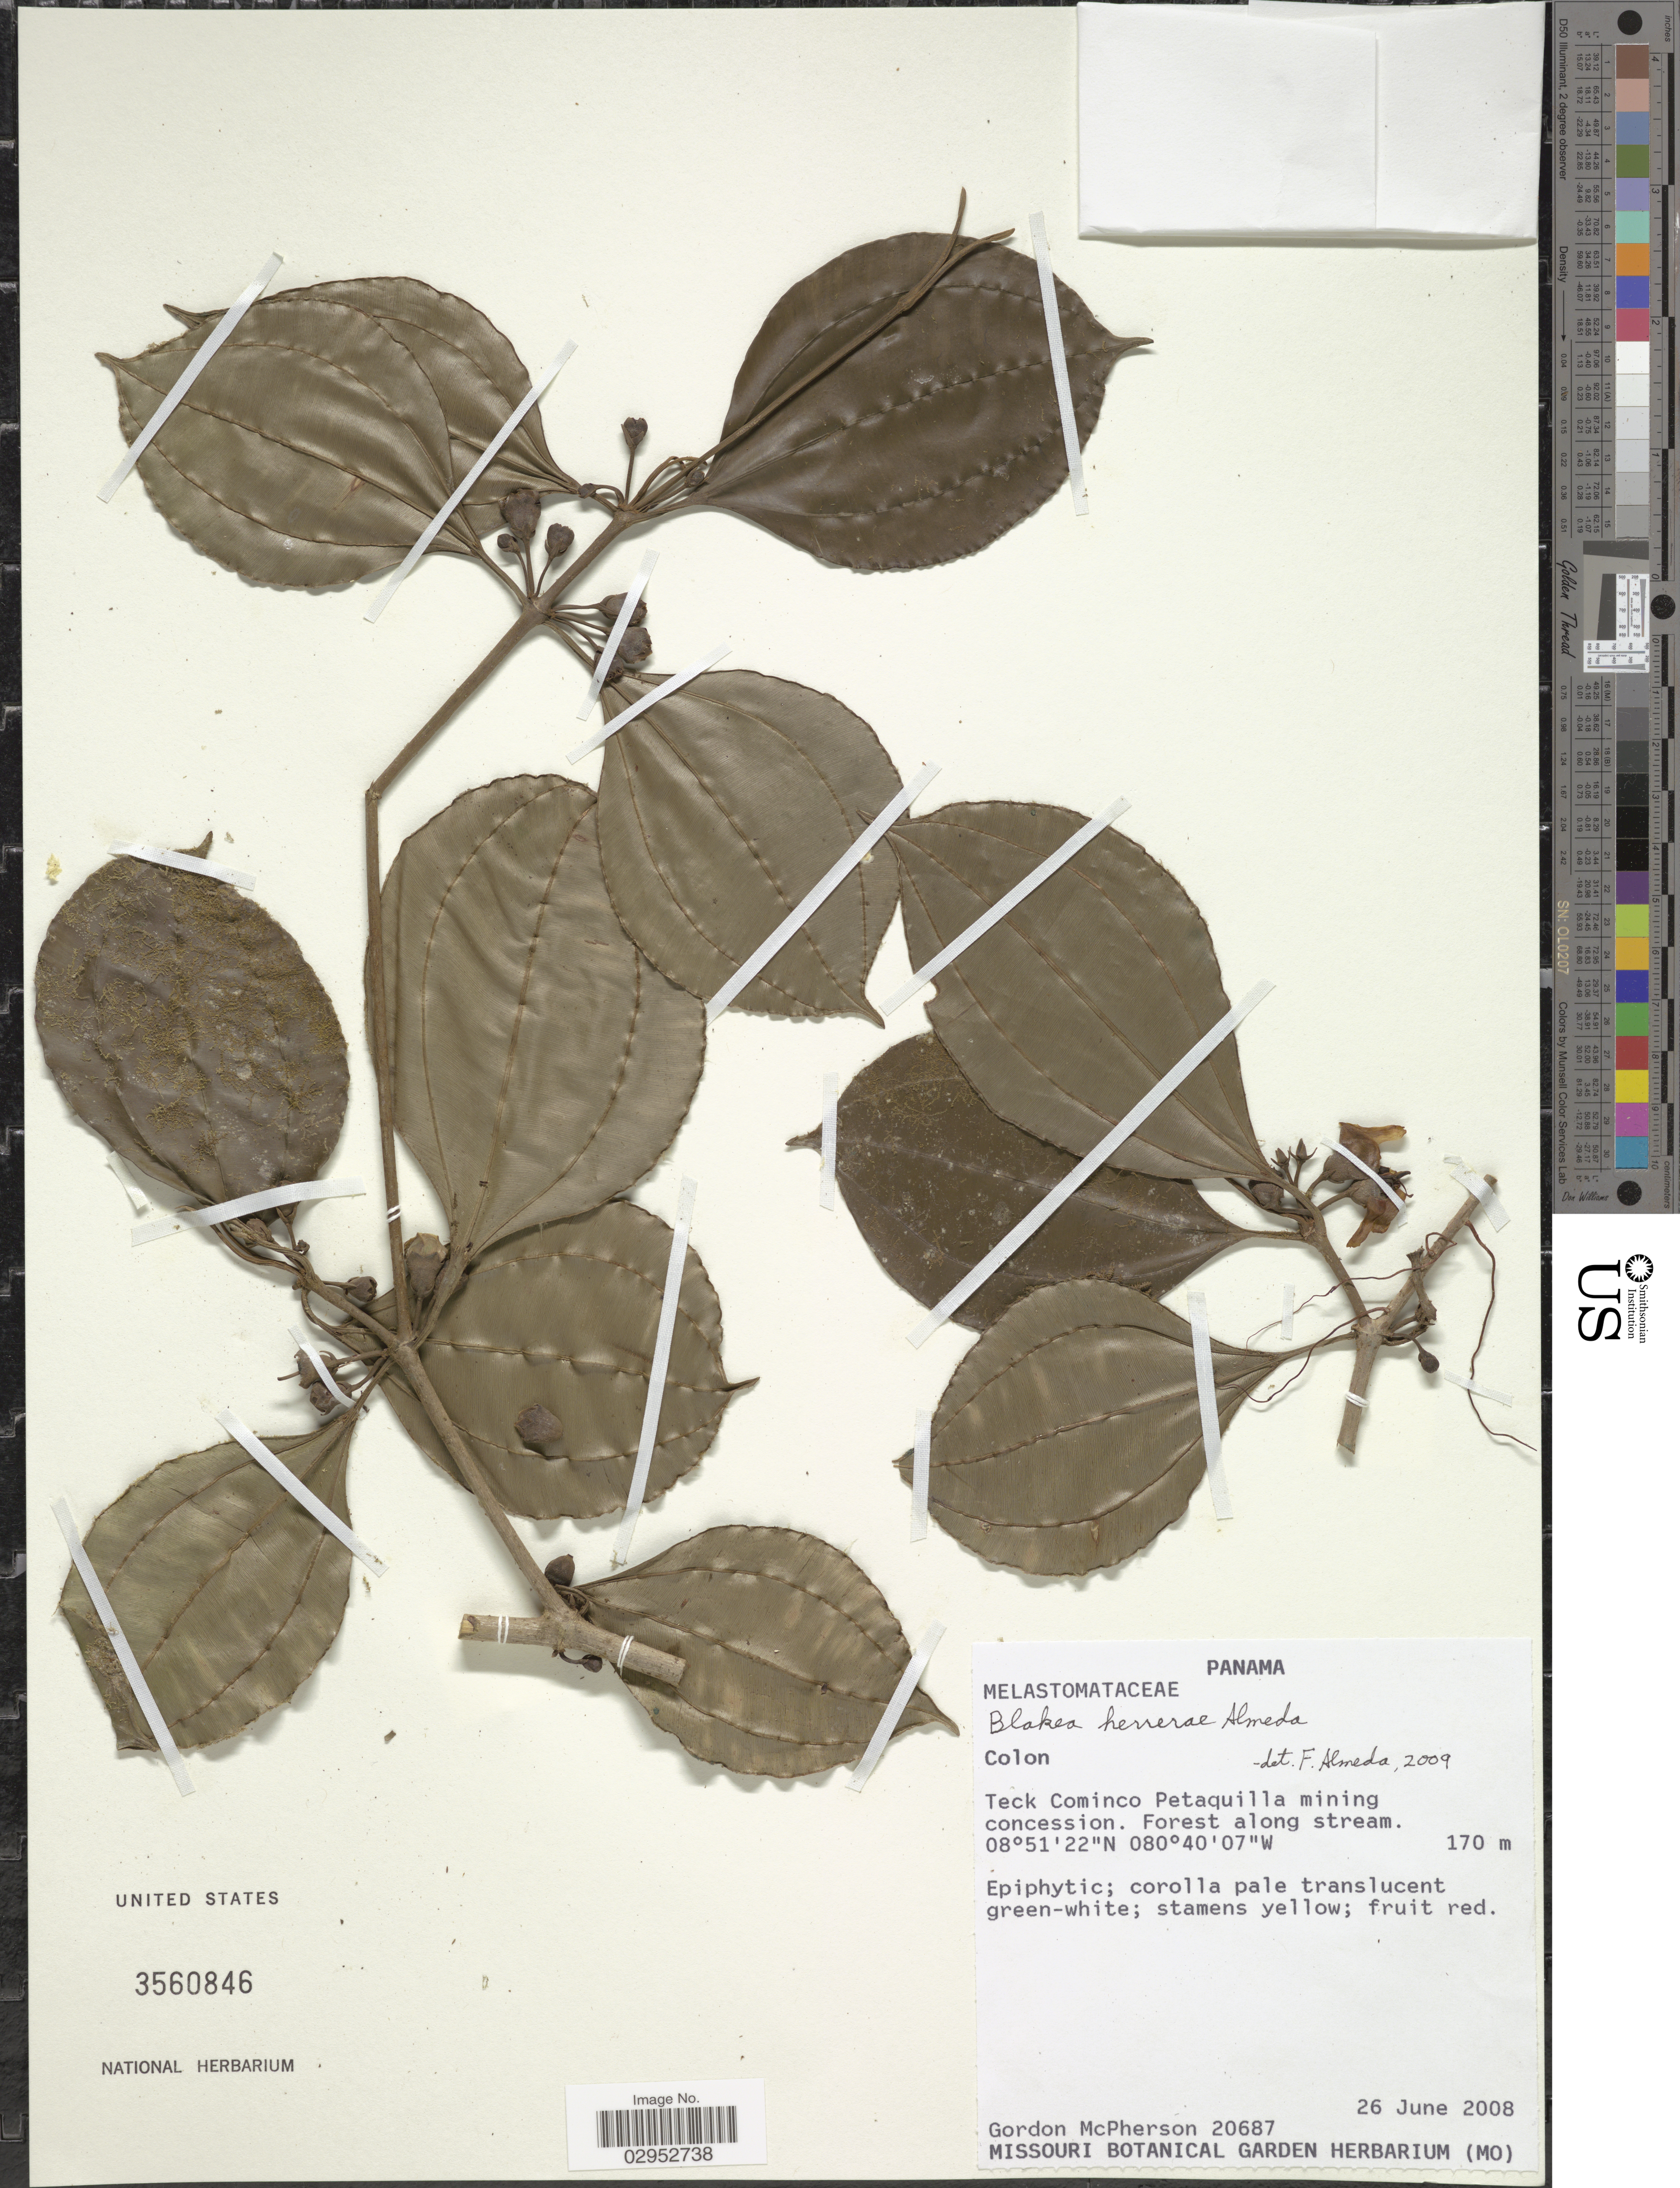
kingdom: Plantae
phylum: Tracheophyta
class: Magnoliopsida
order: Myrtales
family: Melastomataceae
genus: Blakea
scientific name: Blakea herrerae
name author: Almeda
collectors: G. McPherson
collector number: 20687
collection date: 2008-06-26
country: Panama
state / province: Colón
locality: Colon. Teck Cominco Petaquilla mining concession.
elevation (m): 170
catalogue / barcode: US 3560846